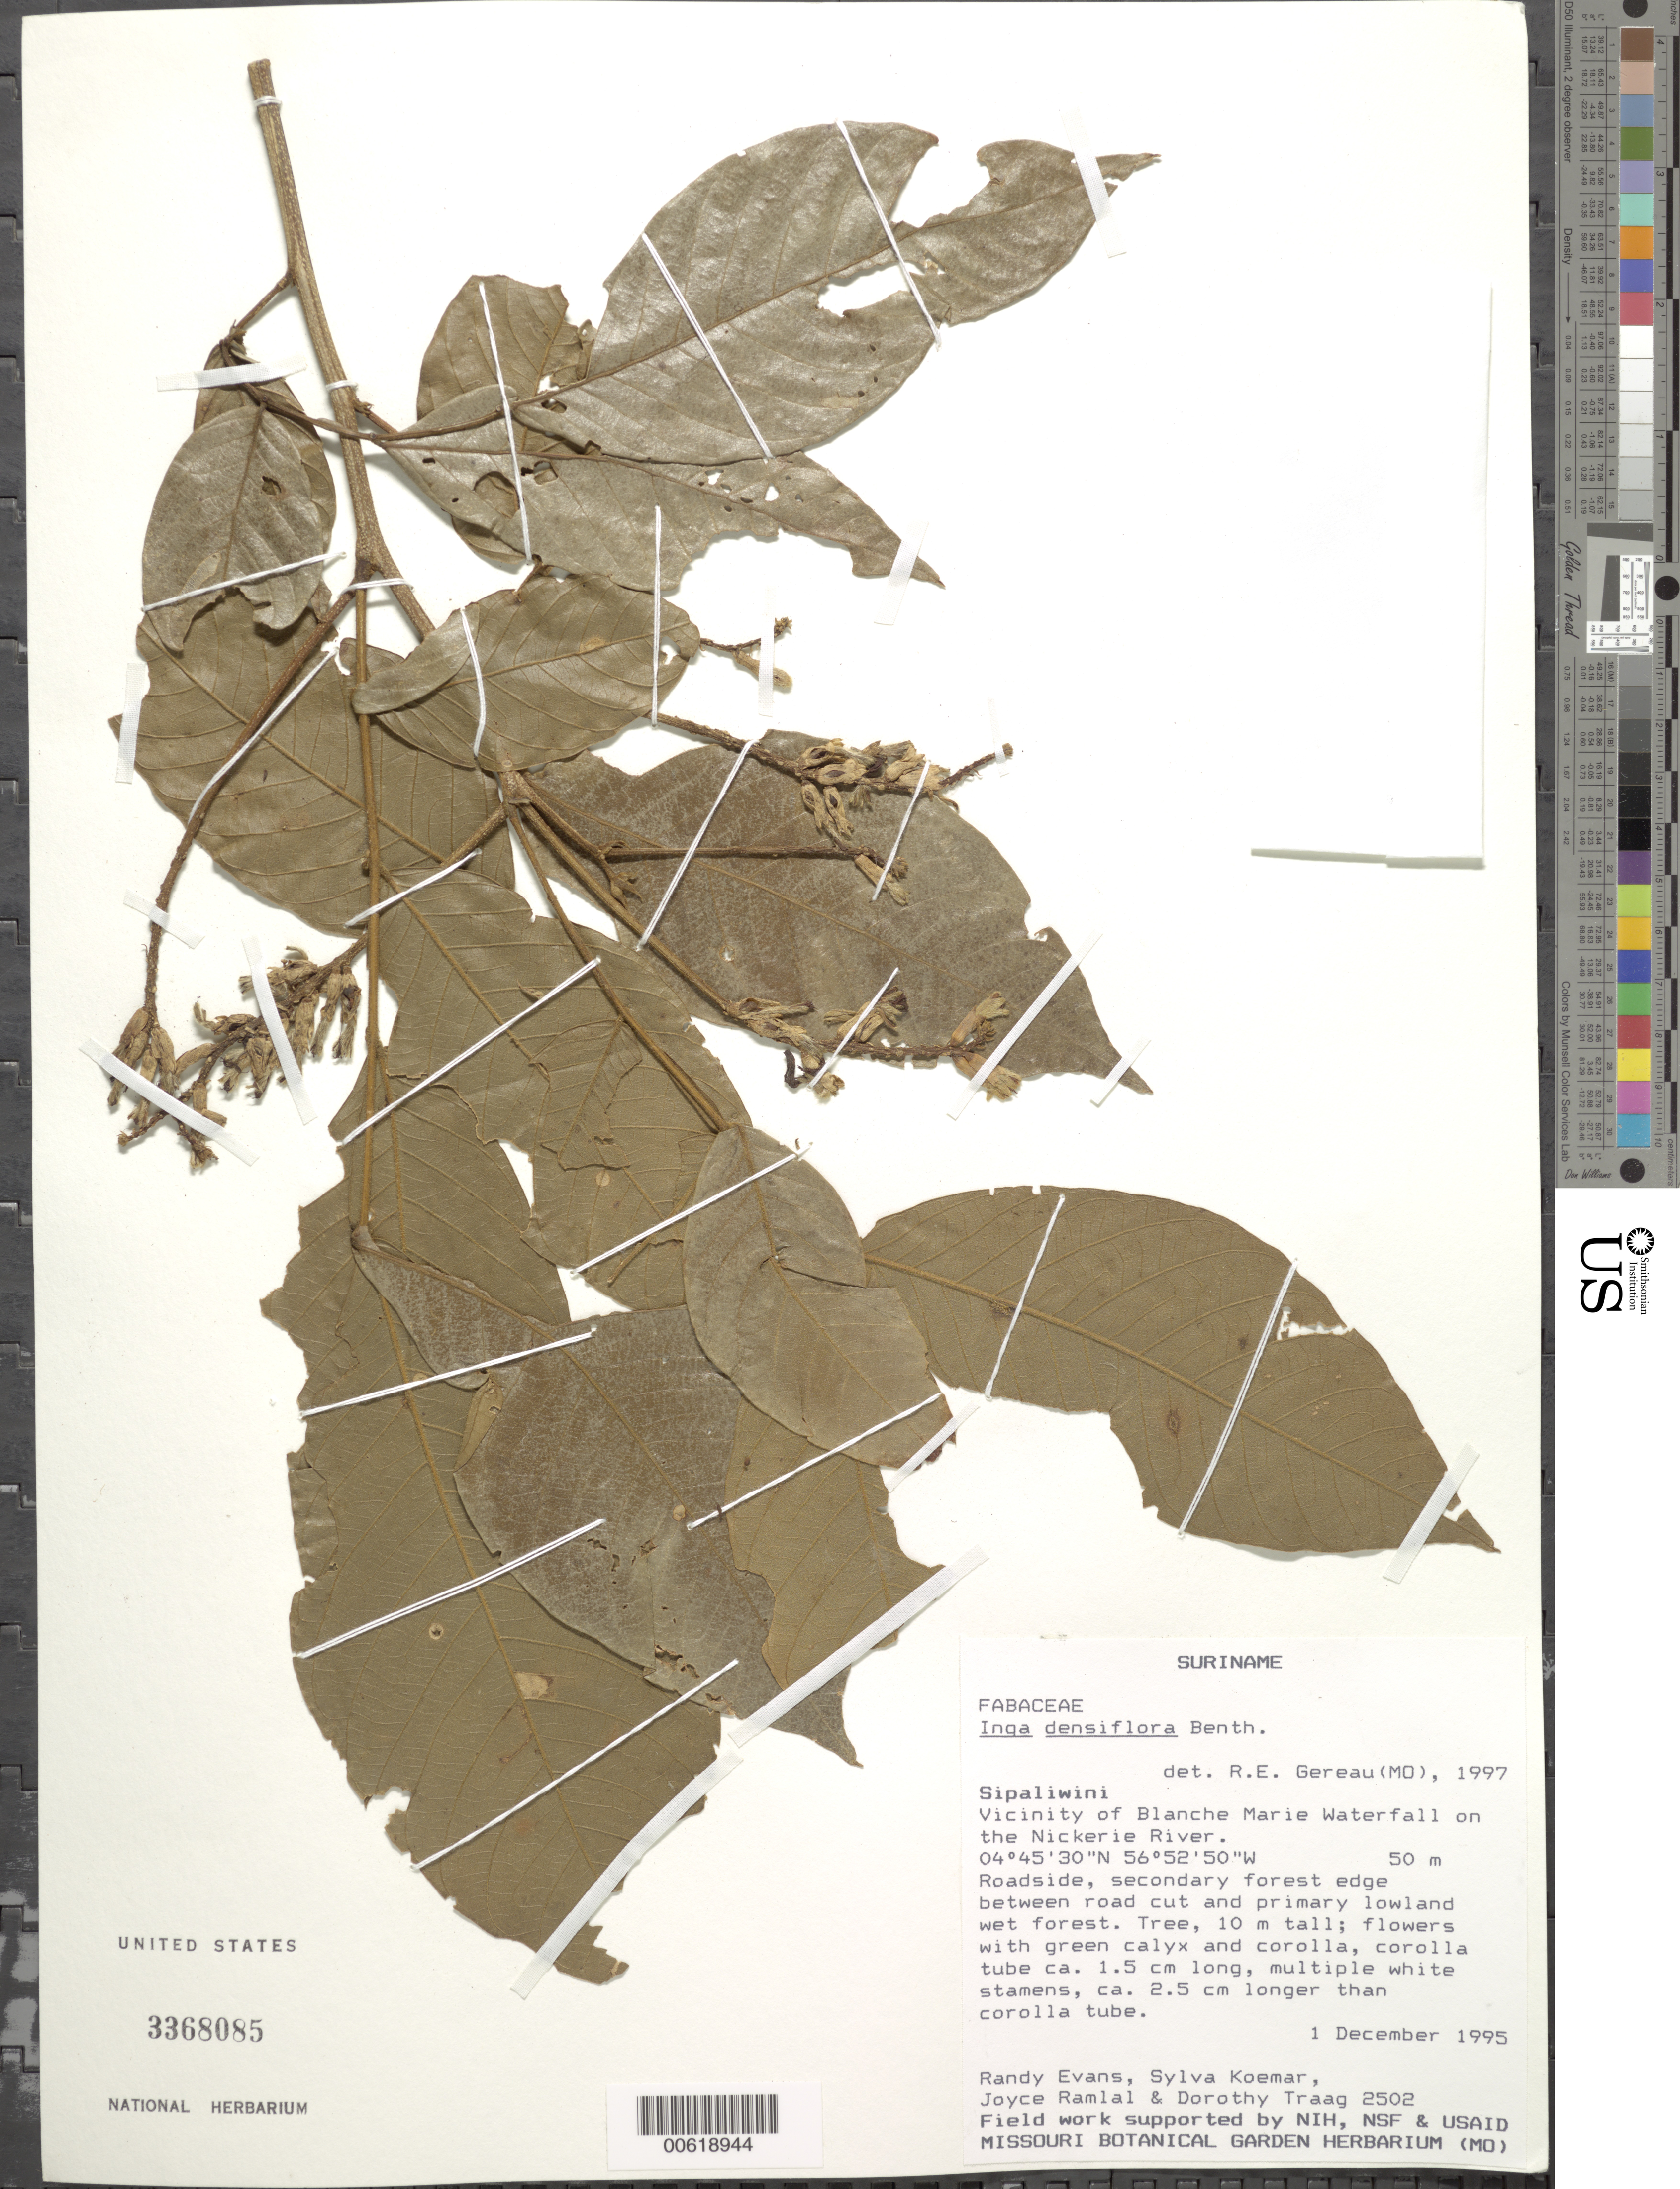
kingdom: Plantae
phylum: Tracheophyta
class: Magnoliopsida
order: Fabales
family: Fabaceae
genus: Inga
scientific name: Inga densiflora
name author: Benth.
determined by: Gereau, R. E.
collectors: R. Evans, S. Koemar, J. Ramlal & D. Traag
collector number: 2502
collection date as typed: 1-Dec-95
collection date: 1995-12-01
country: Suriname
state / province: Sipaliwini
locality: Blanche Marie Waterfall, vic., on Nickerie R.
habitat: Roadside, secondary forest edge between roadcut and primary lowland wet forest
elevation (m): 50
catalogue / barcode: US 3368085